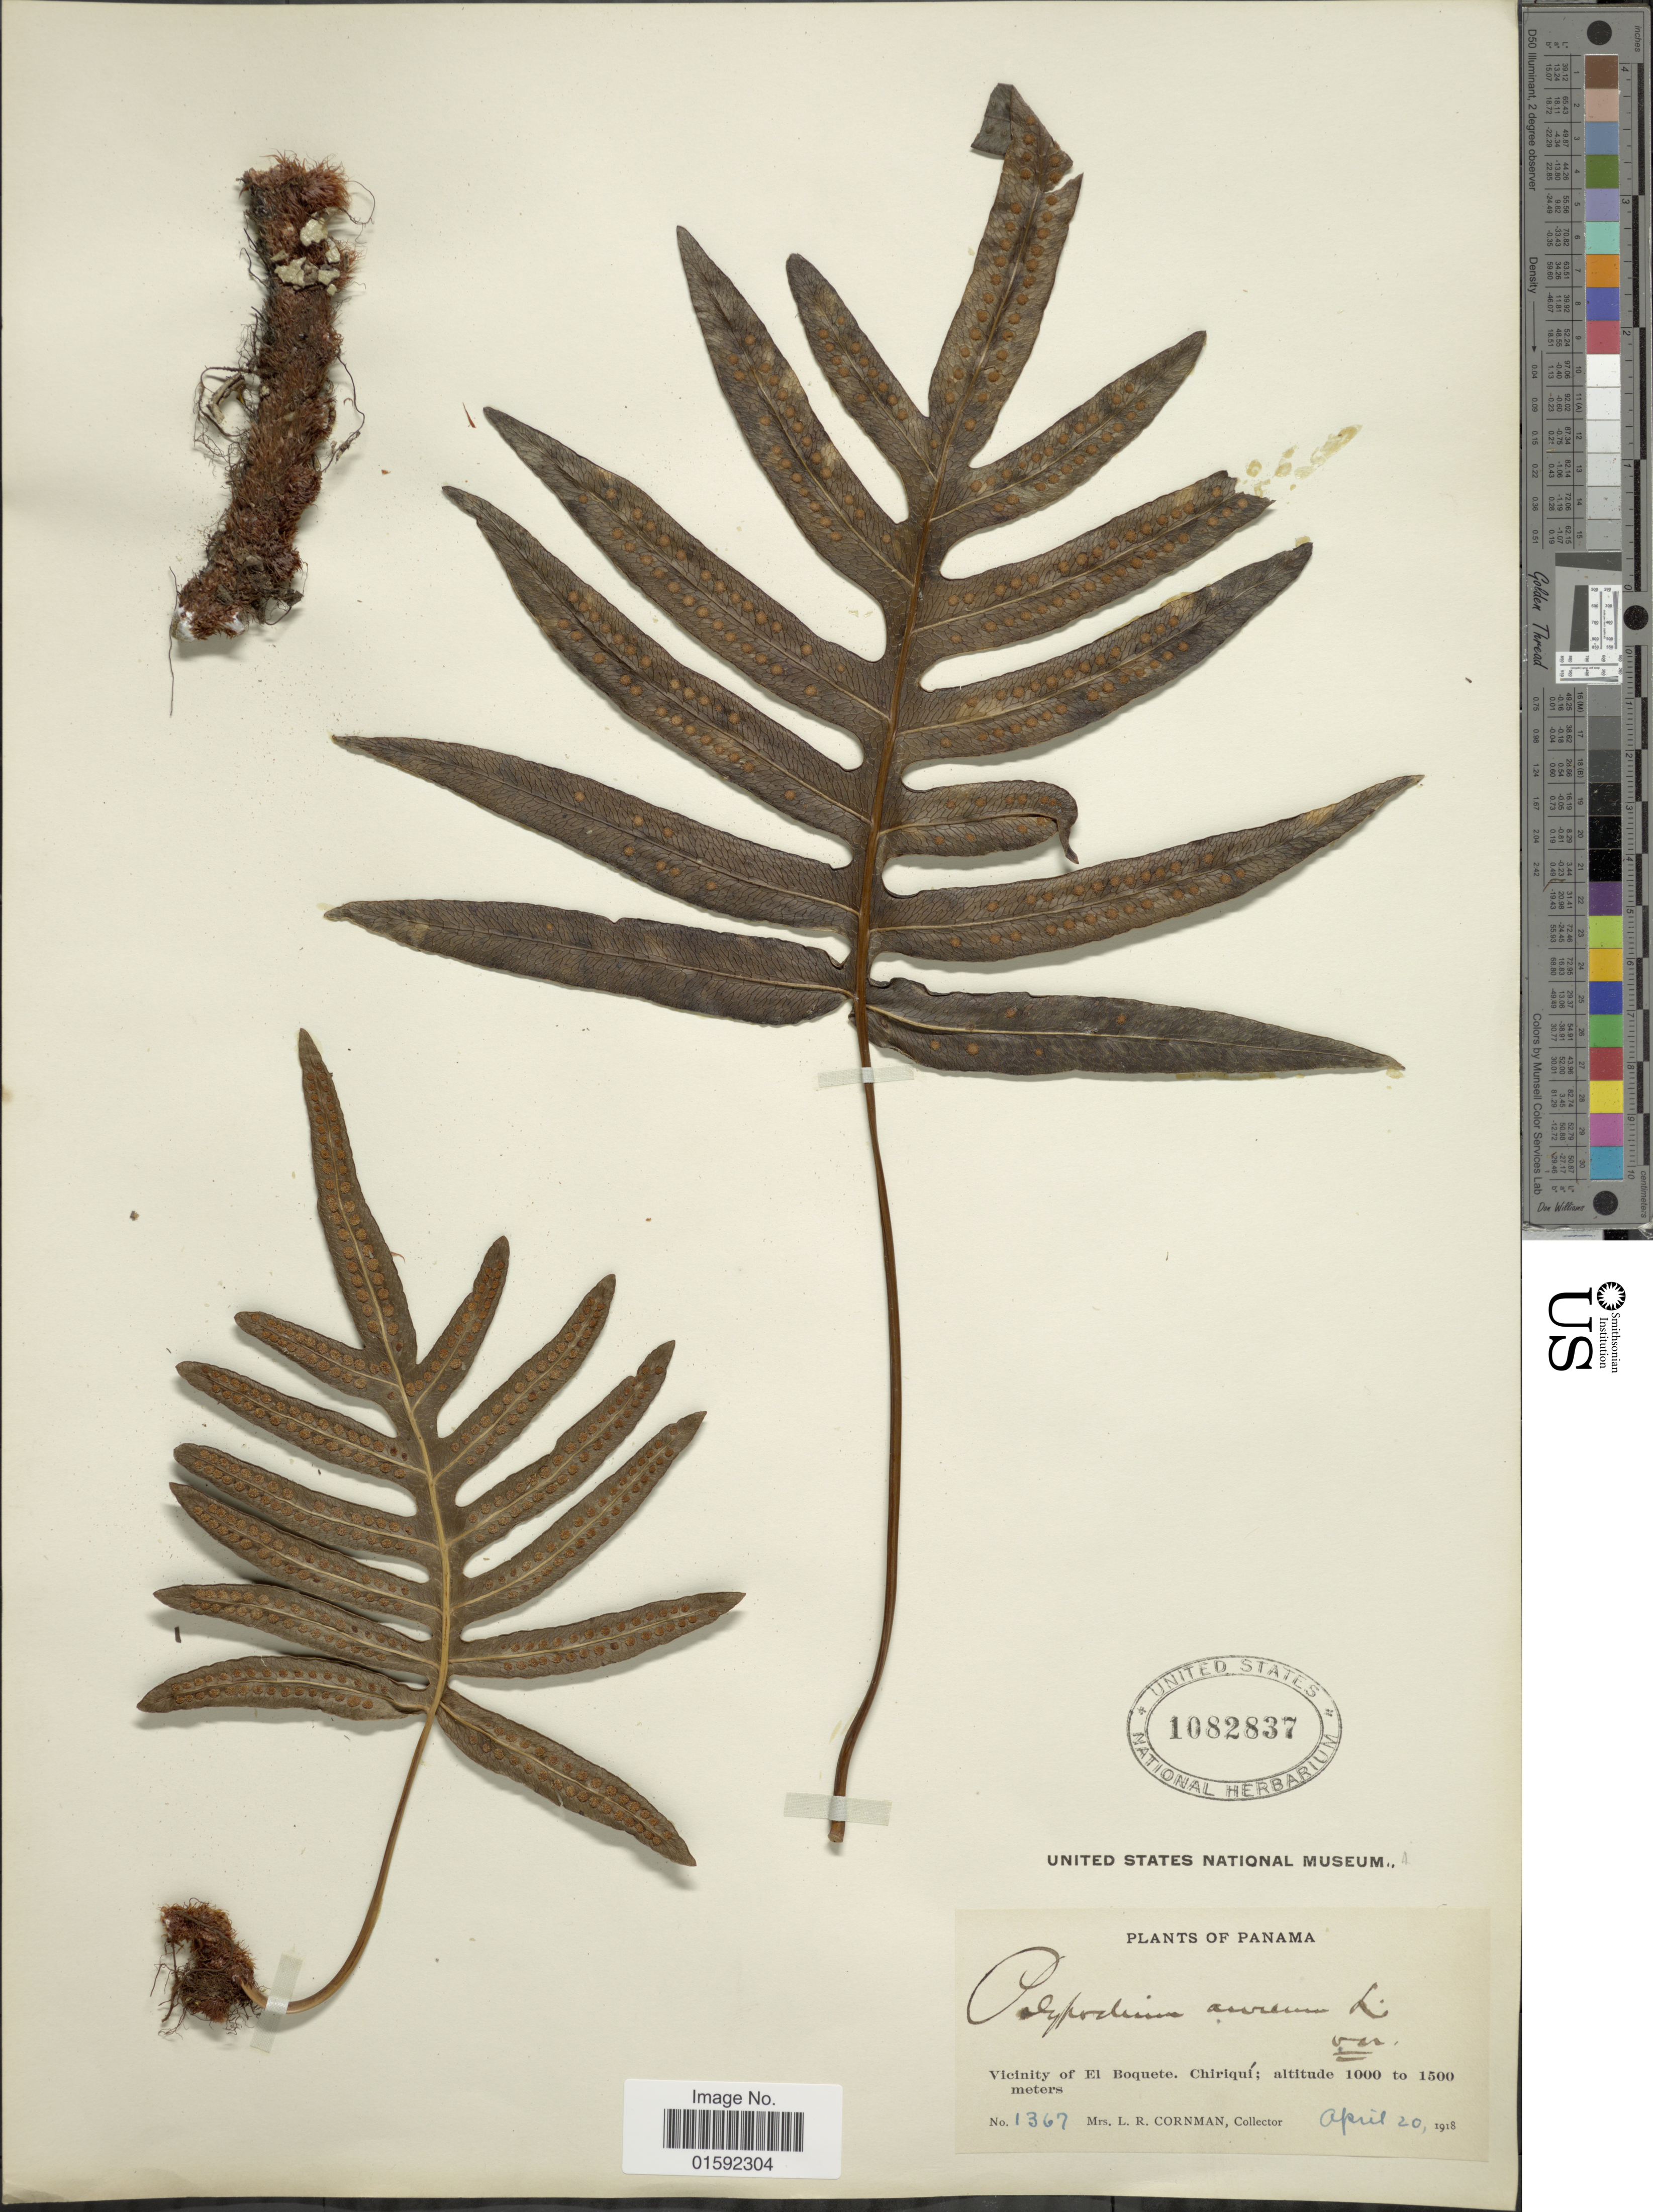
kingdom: Plantae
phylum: Tracheophyta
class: Polypodiopsida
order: Polypodiales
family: Polypodiaceae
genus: Phlebodium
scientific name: Phlebodium pseudoaureum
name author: (Cav.) Lellinger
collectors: L. Cornman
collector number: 1367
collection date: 1918-04-20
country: Panama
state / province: Chiriqui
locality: Panama, Vicinity of El El Boquete. Chiriquí.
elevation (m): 1000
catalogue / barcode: US 1082837